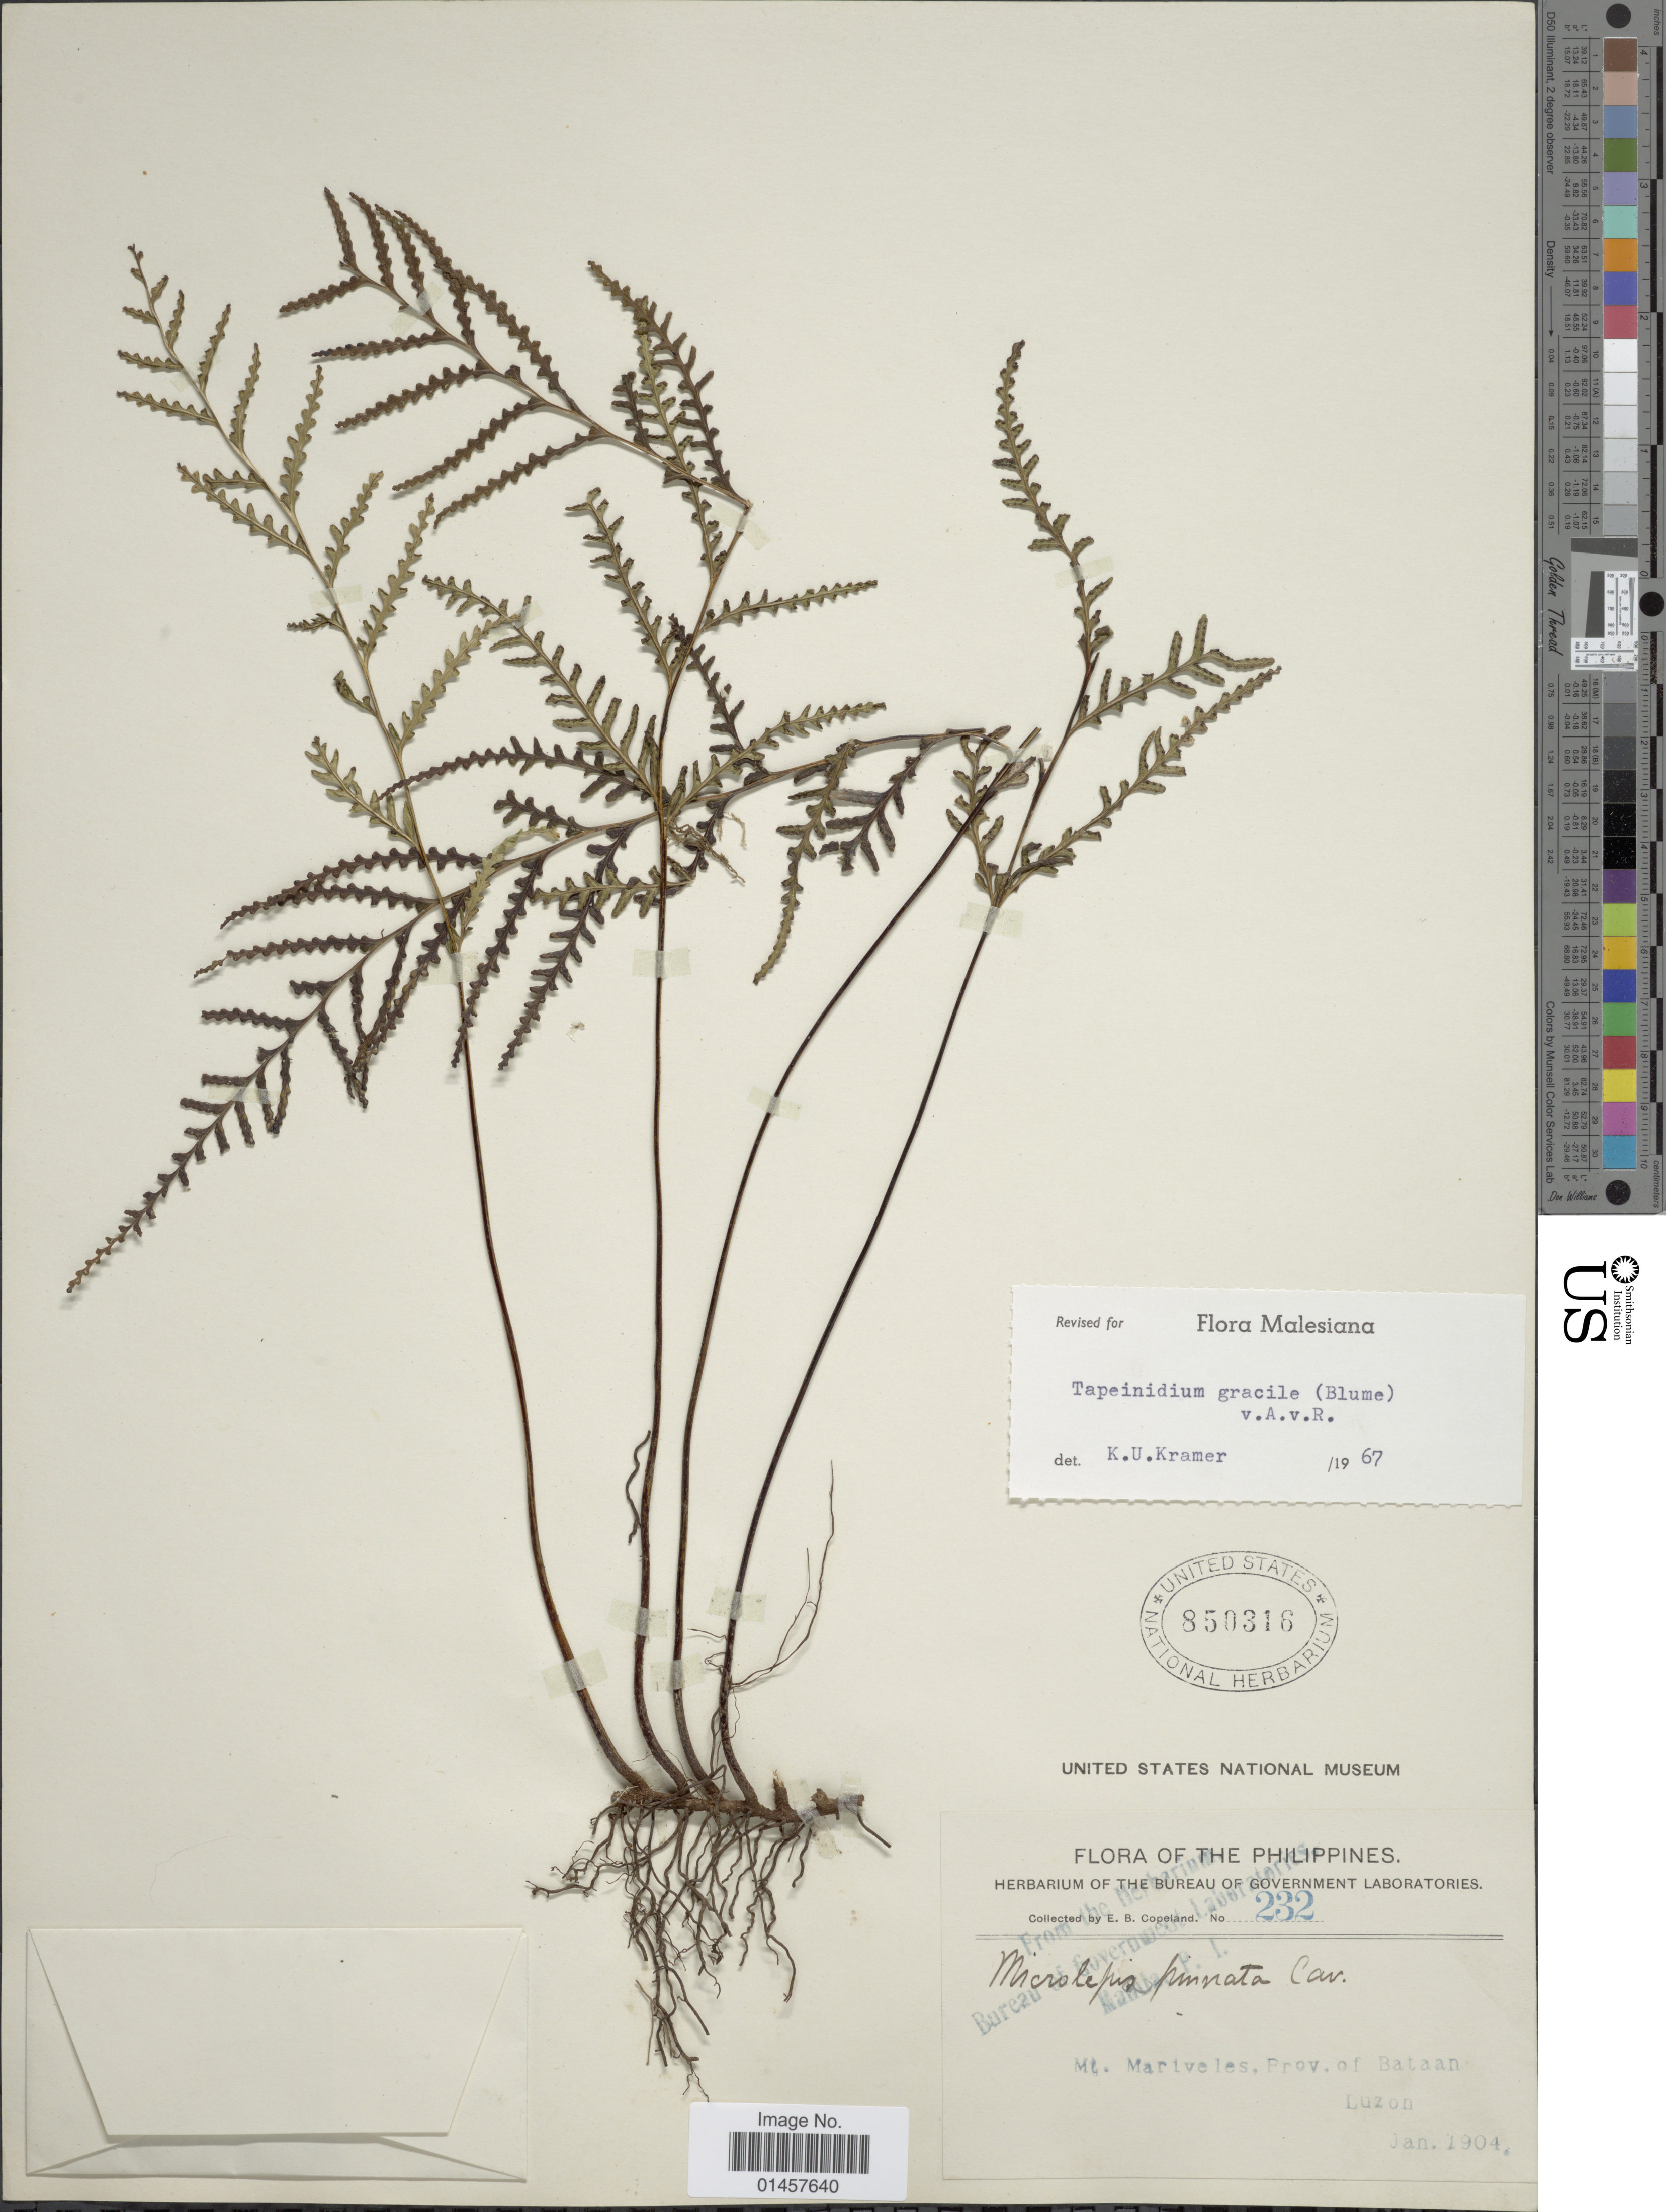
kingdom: Plantae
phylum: Tracheophyta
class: Polypodiopsida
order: Polypodiales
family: Lindsaeaceae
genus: Tapeinidium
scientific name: Tapeinidium gracile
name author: (Blume) Alderw.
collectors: E. B. Copeland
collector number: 232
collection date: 1904-01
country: Philippines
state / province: Cagayan Valley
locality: Mt. Mariveles, prov. of bataan, Luzon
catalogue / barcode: US 850316